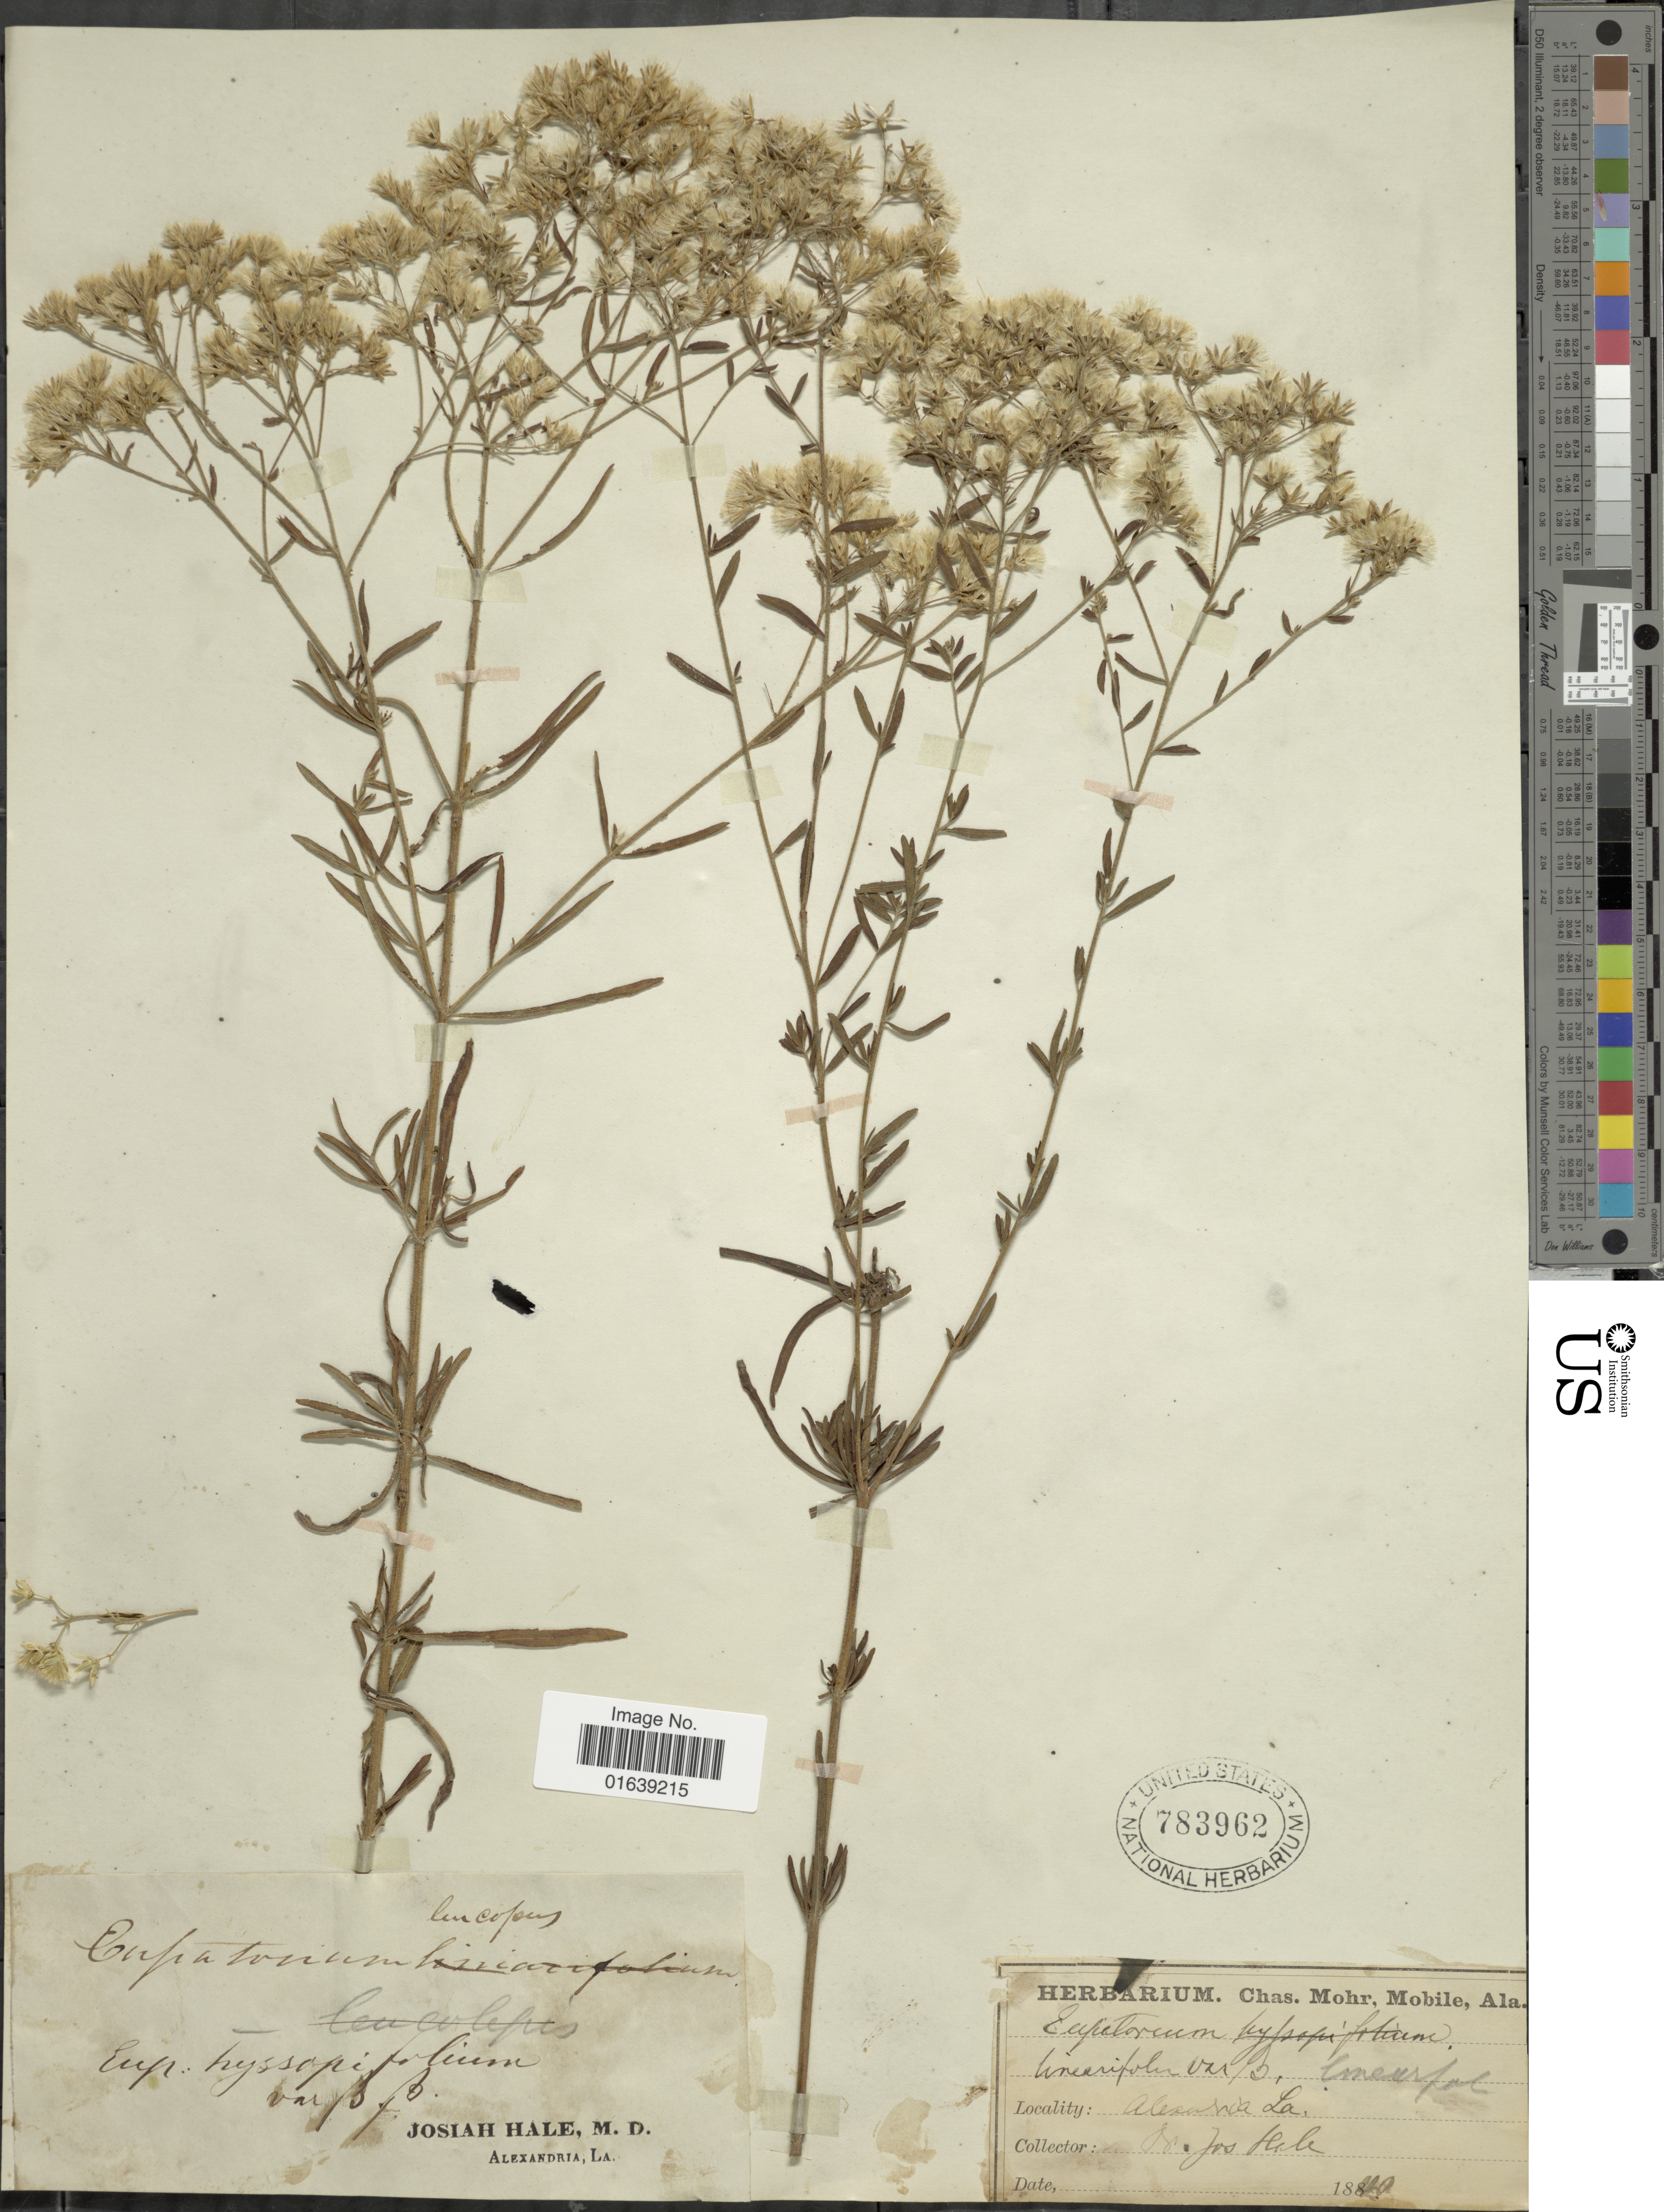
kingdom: Plantae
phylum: Tracheophyta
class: Magnoliopsida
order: Asterales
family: Asteraceae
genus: Eupatorium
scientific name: Eupatorium hyssopifolium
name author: L.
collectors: J. Hale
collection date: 1840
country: United States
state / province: Louisiana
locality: Alexandria.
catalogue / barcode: US 783962